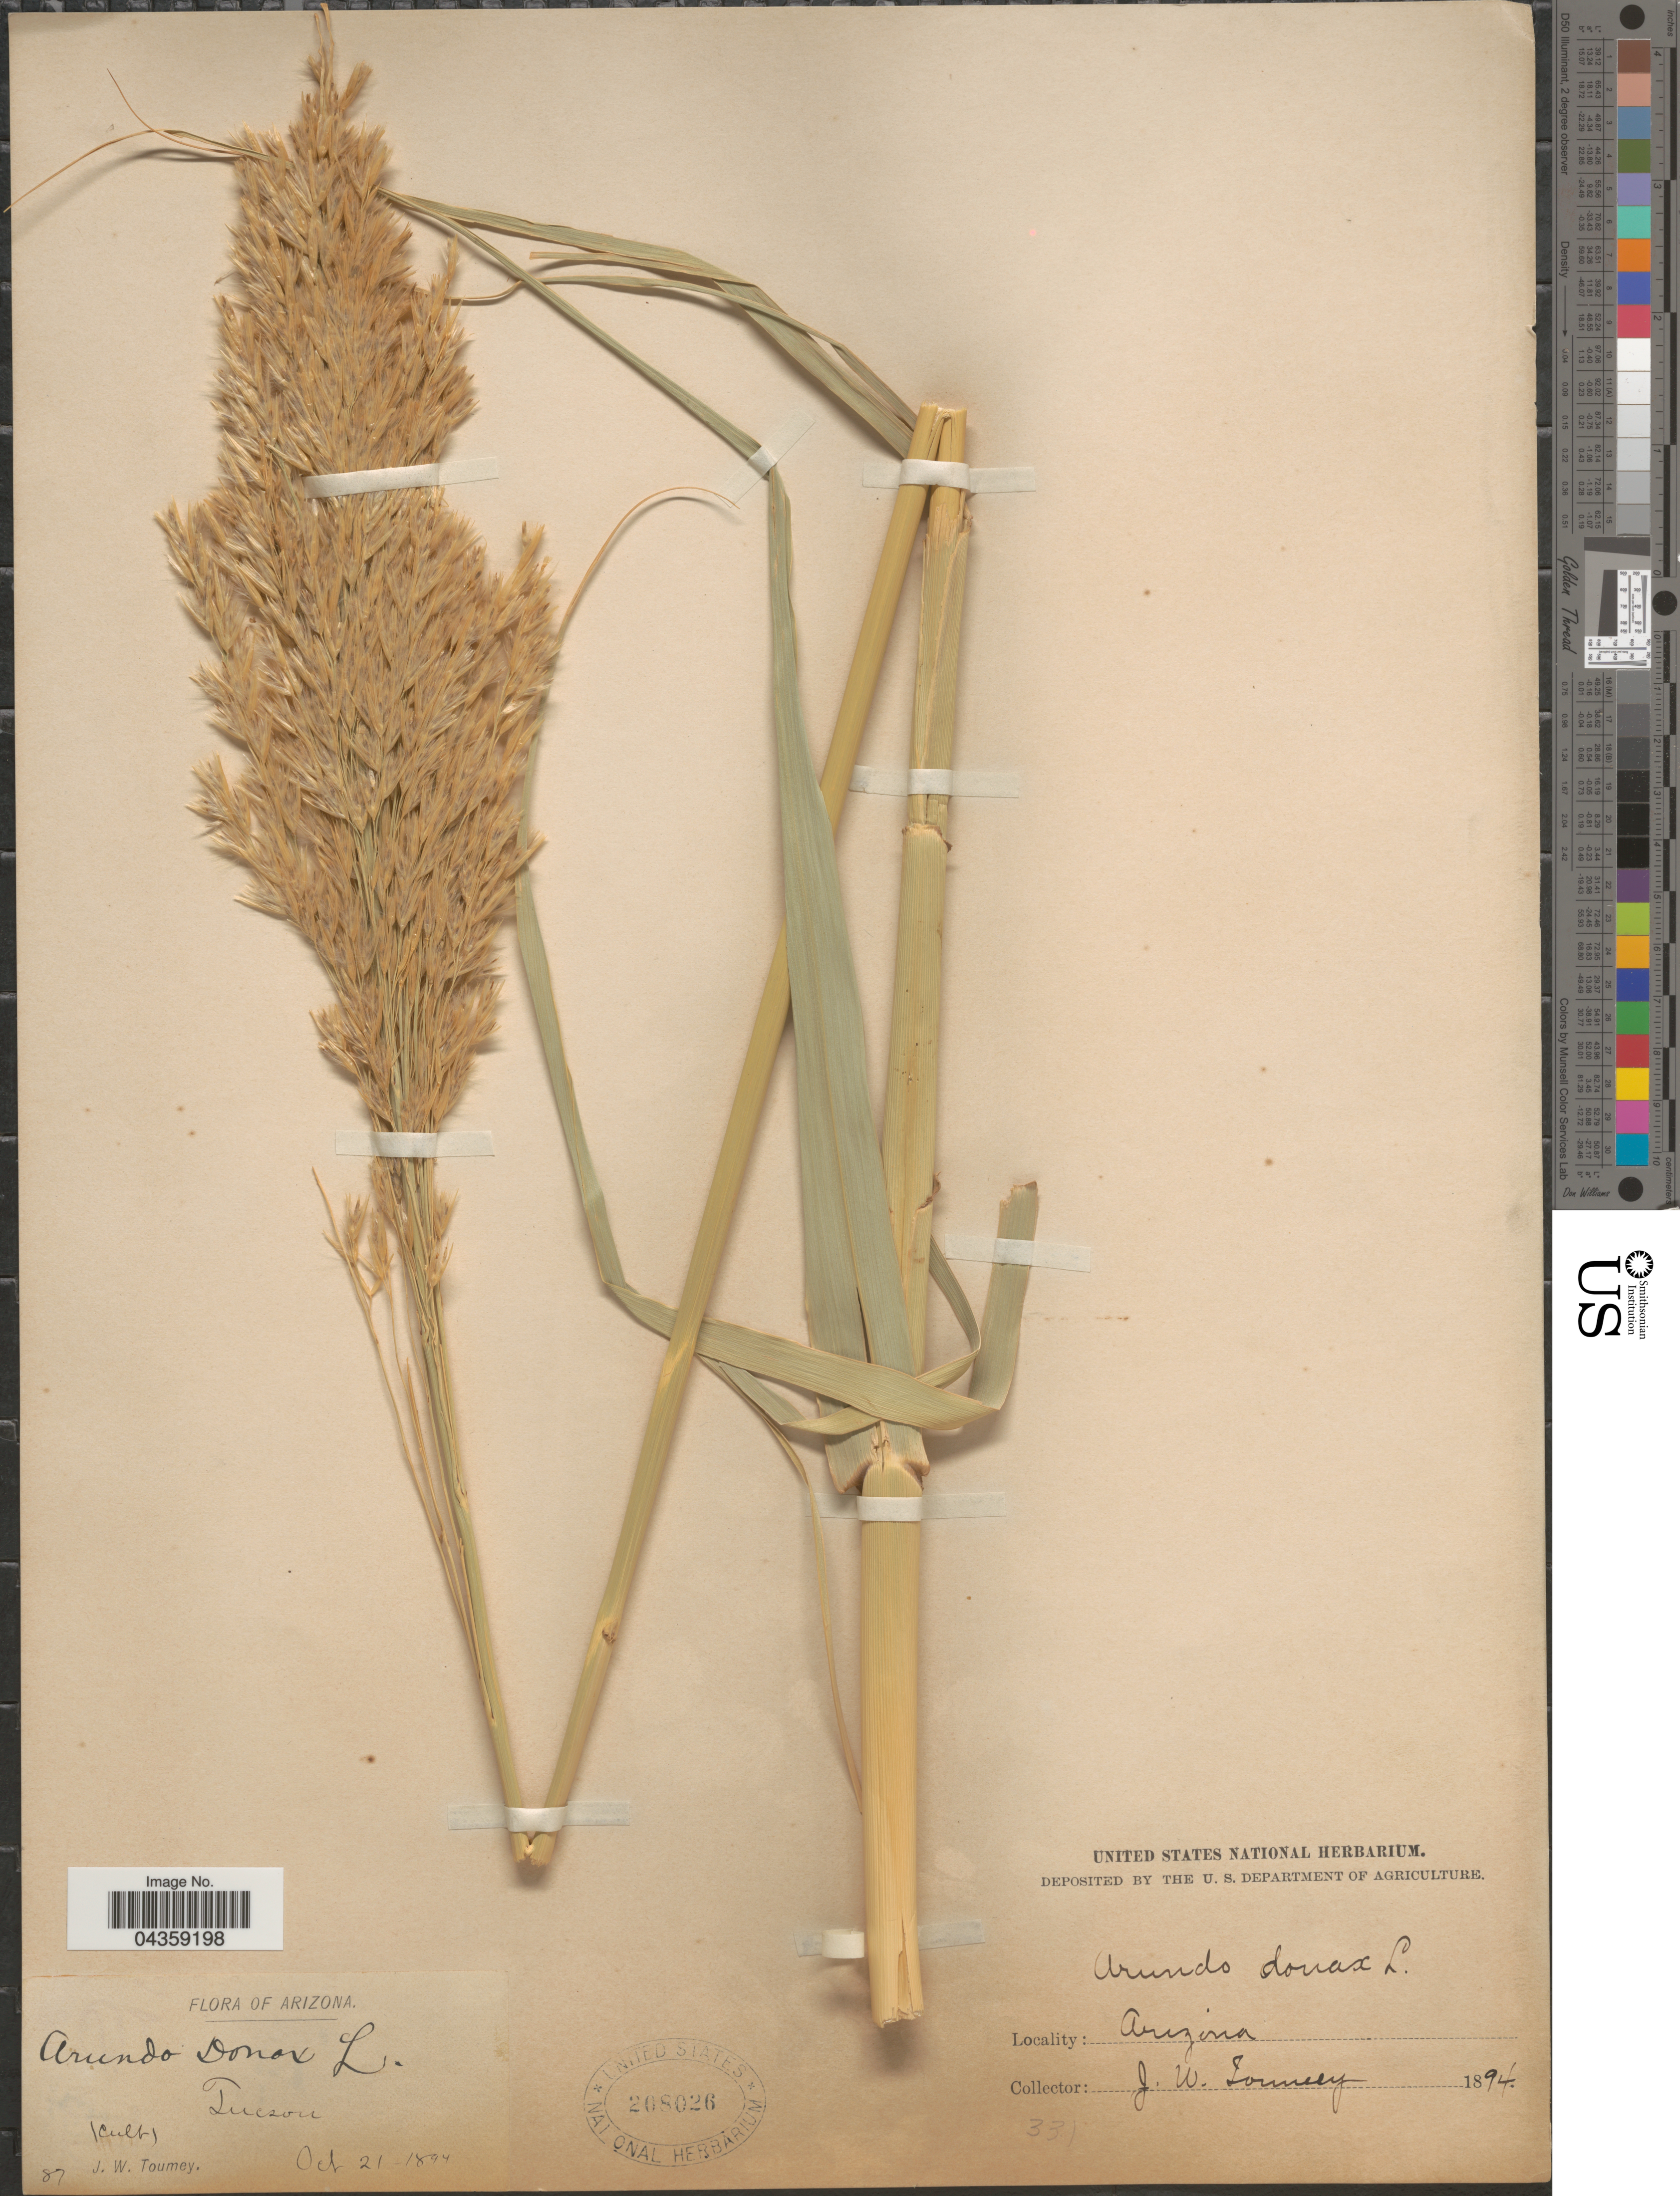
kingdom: Plantae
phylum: Tracheophyta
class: Liliopsida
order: Poales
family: Poaceae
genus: Arundo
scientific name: Arundo donax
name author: L.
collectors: J. W. Toumey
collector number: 87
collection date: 1894-10-21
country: United States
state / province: Arizona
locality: Tucson.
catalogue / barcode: US 208026